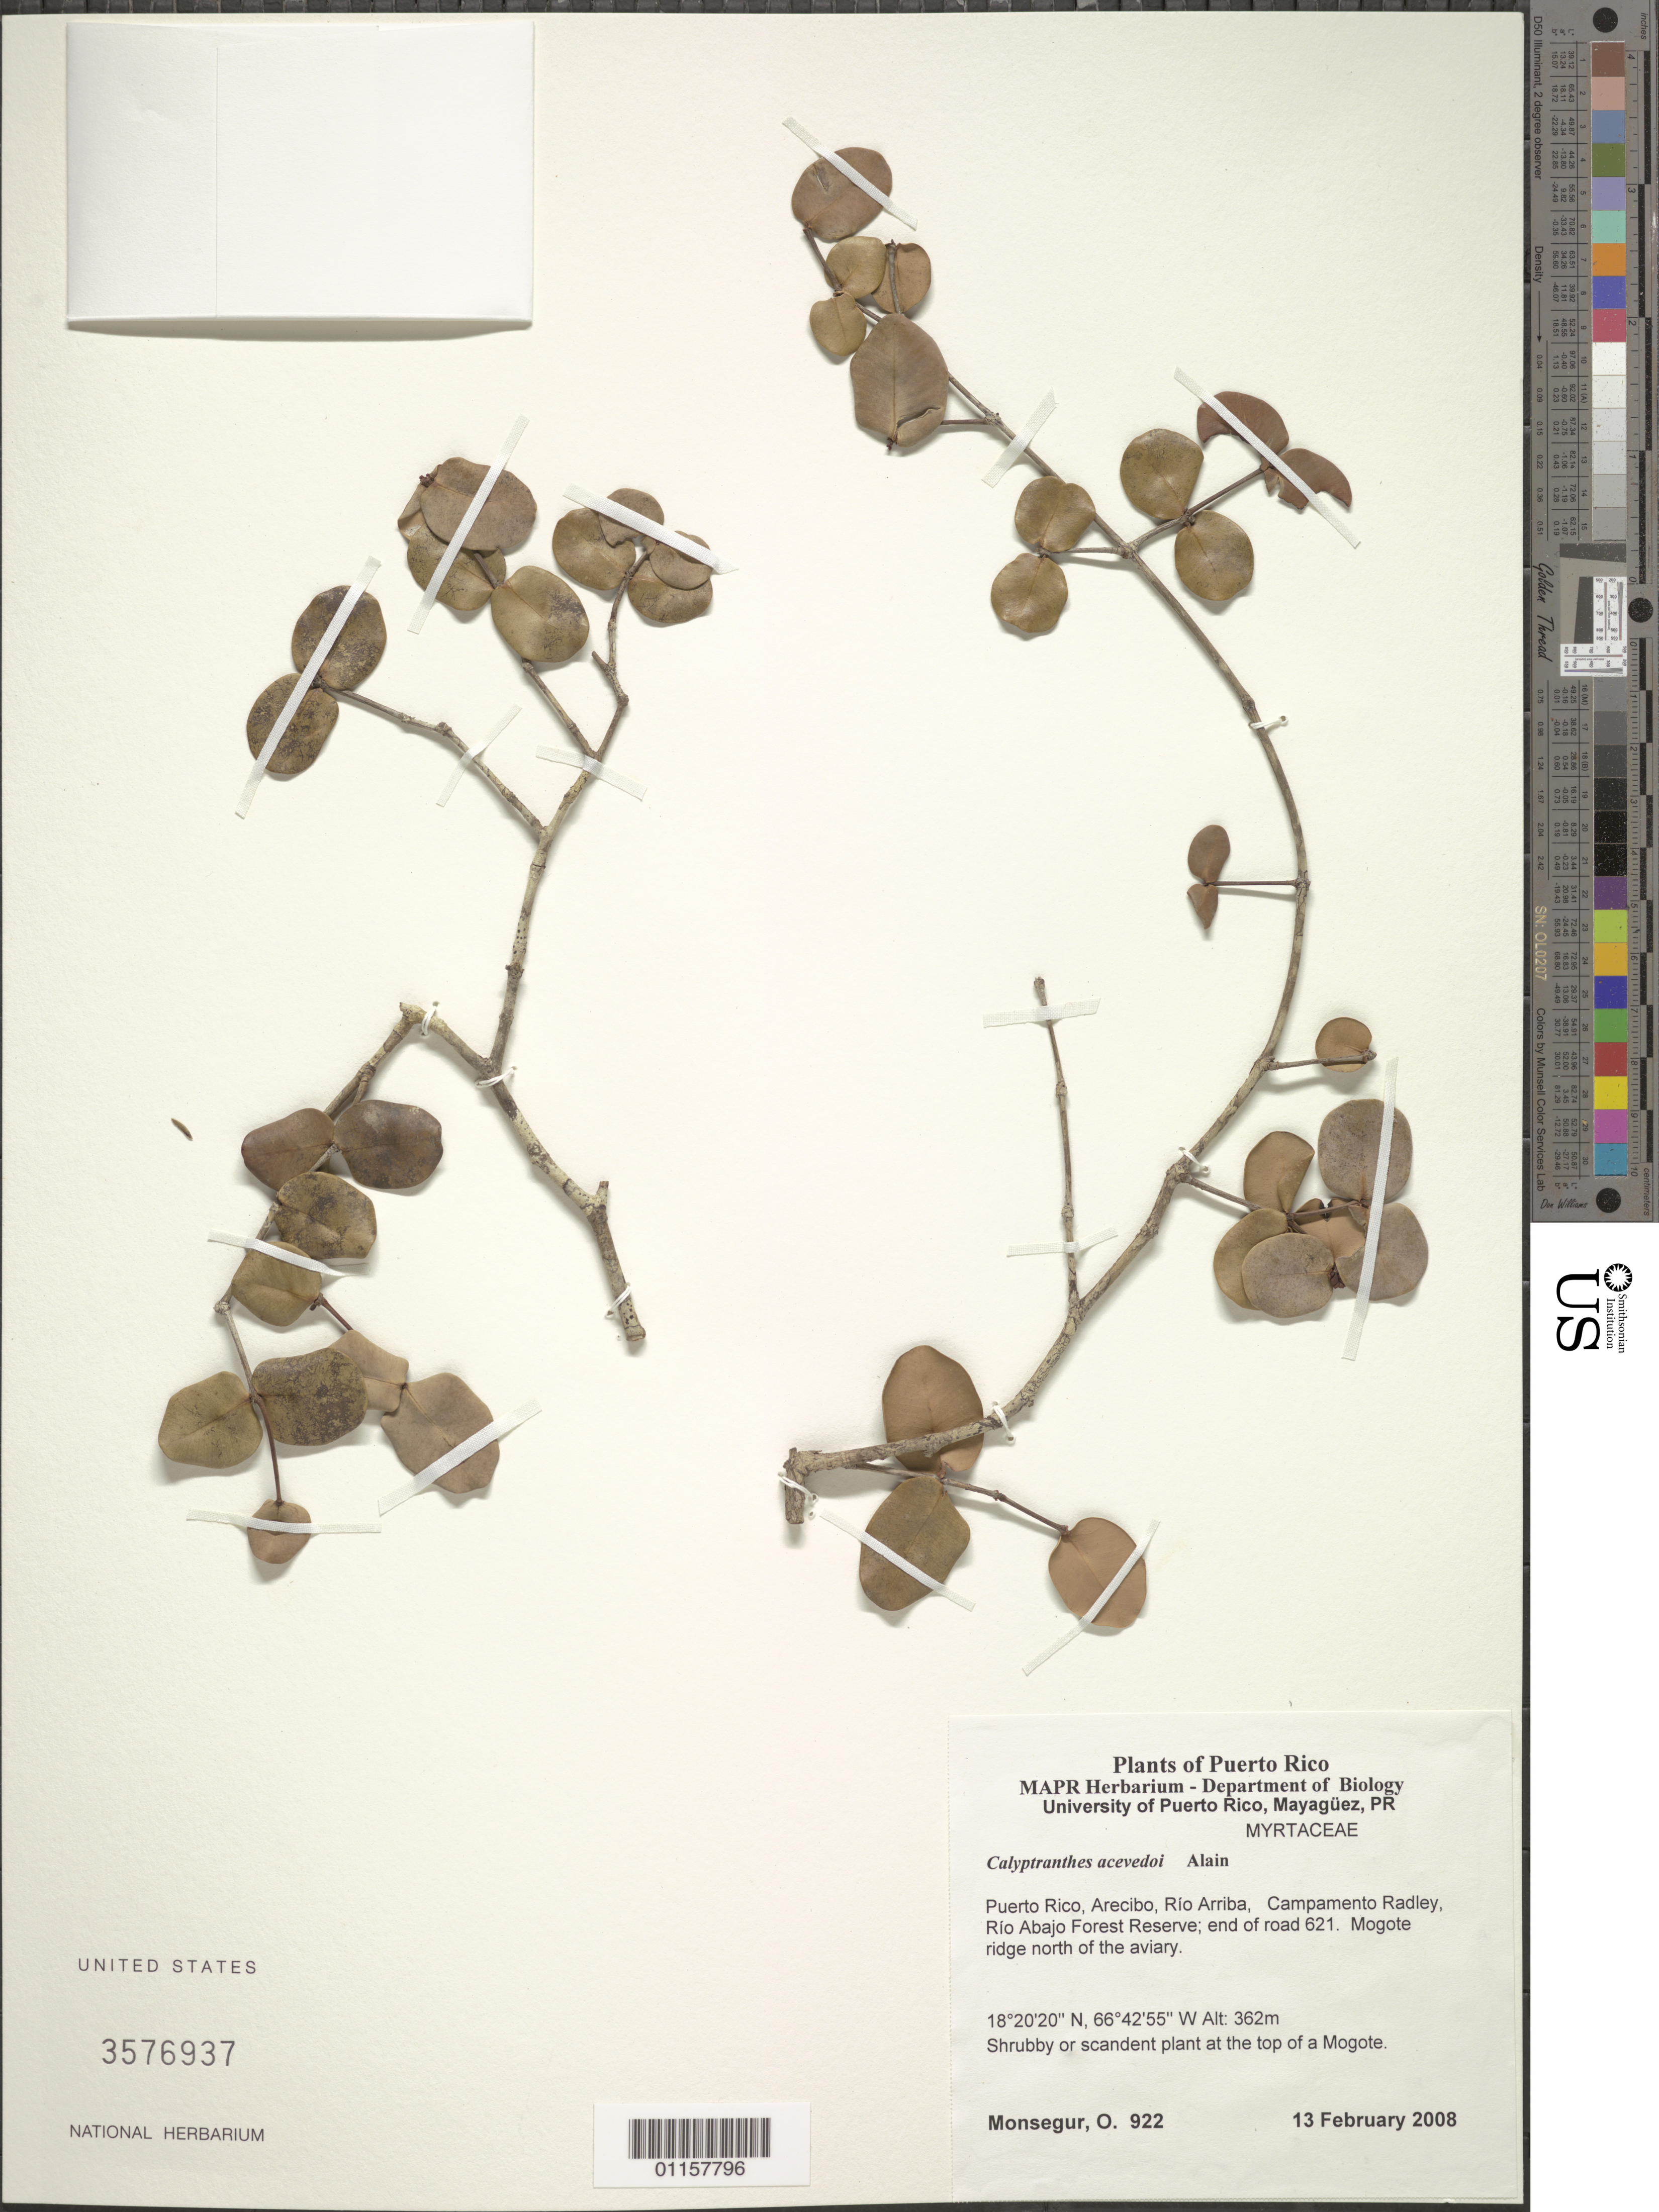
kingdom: Plantae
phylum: Tracheophyta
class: Magnoliopsida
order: Myrtales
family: Myrtaceae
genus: Myrcia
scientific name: Myrcia acevedoi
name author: (Alain) A.R. Lourenço & E. Lucas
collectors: O. Monsegur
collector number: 922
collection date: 2008-02-13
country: Puerto Rico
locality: Arecibo, Río Arriba, Campamento Radley, Río Abajo Forest Reserve; end of road 621. Mogote ridge N of the aviary.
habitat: Top of mogote ridge.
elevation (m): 362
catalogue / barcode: US 3576937